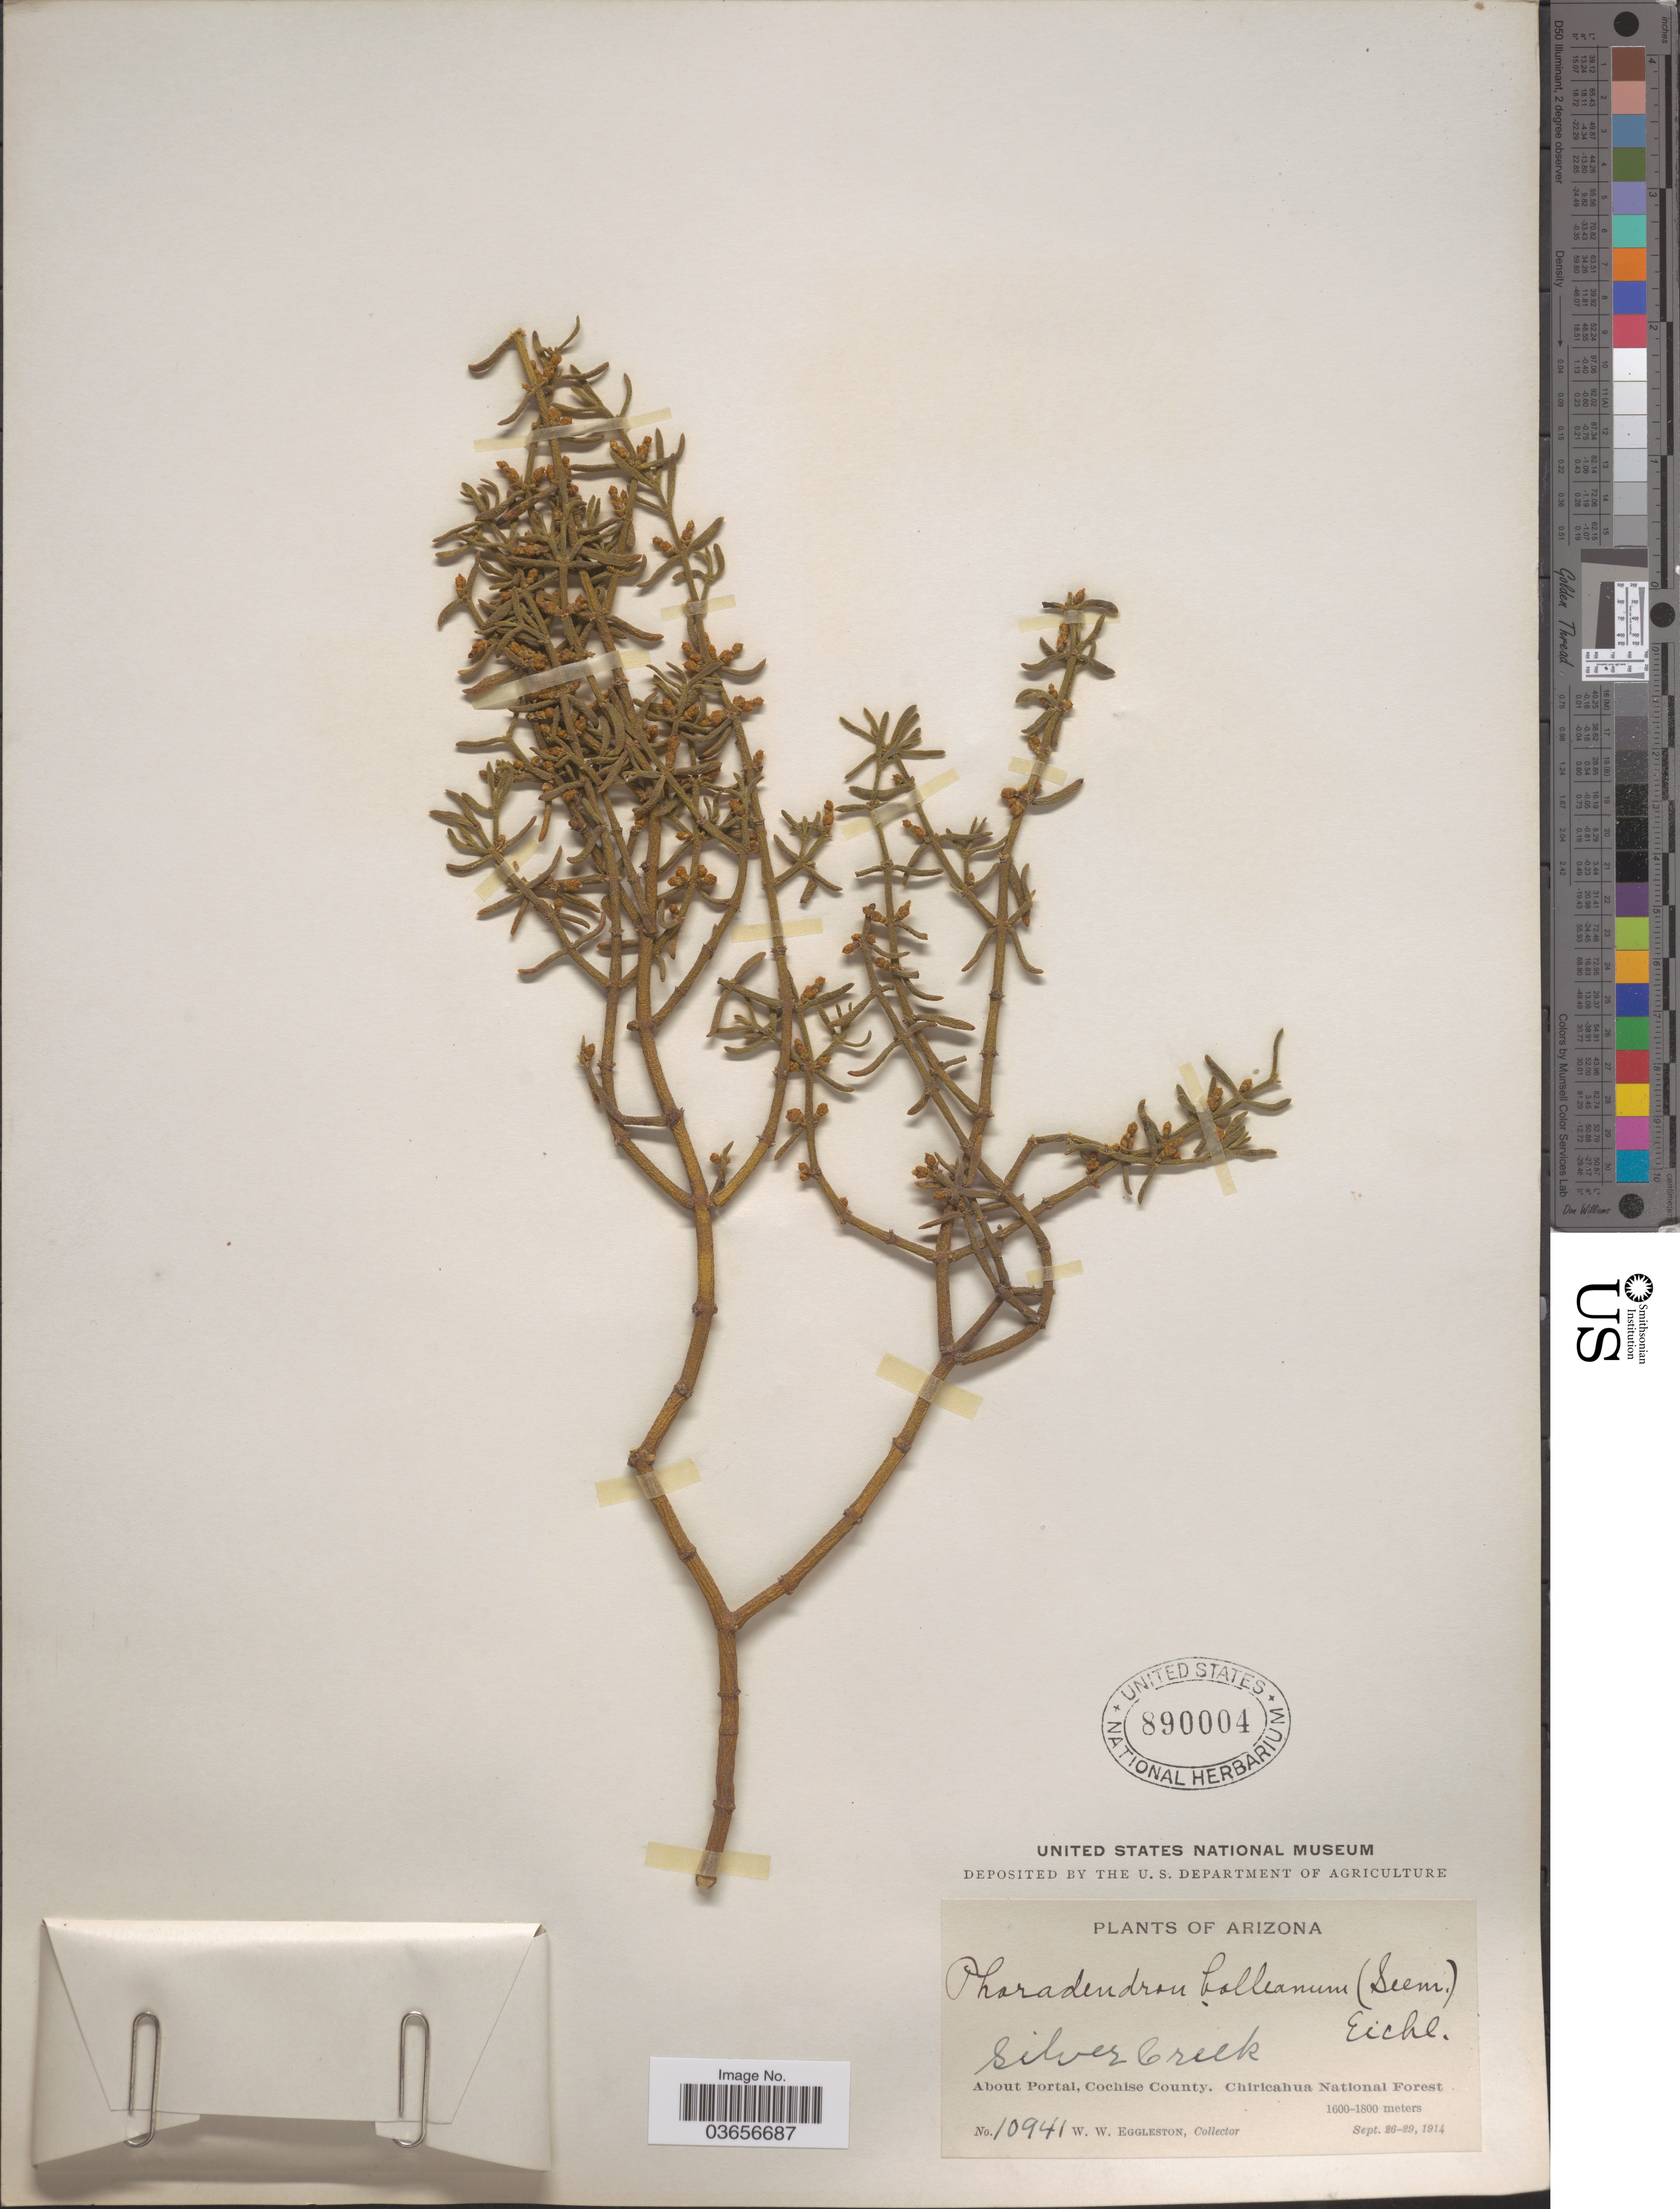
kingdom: Plantae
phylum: Tracheophyta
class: Magnoliopsida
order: Santalales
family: Viscaceae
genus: Phoradendron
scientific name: Phoradendron bolleanum var. capitellanum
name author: (Torr. ex Trel.) Kearney & Peebles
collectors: W. W. Eggleston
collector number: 10941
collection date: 1914-09-26/1914-09-29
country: United States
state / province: Arizona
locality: Silver Creek. About Portal, Cochise County. Chiricahua National Forest.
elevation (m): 1600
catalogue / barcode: US 890004